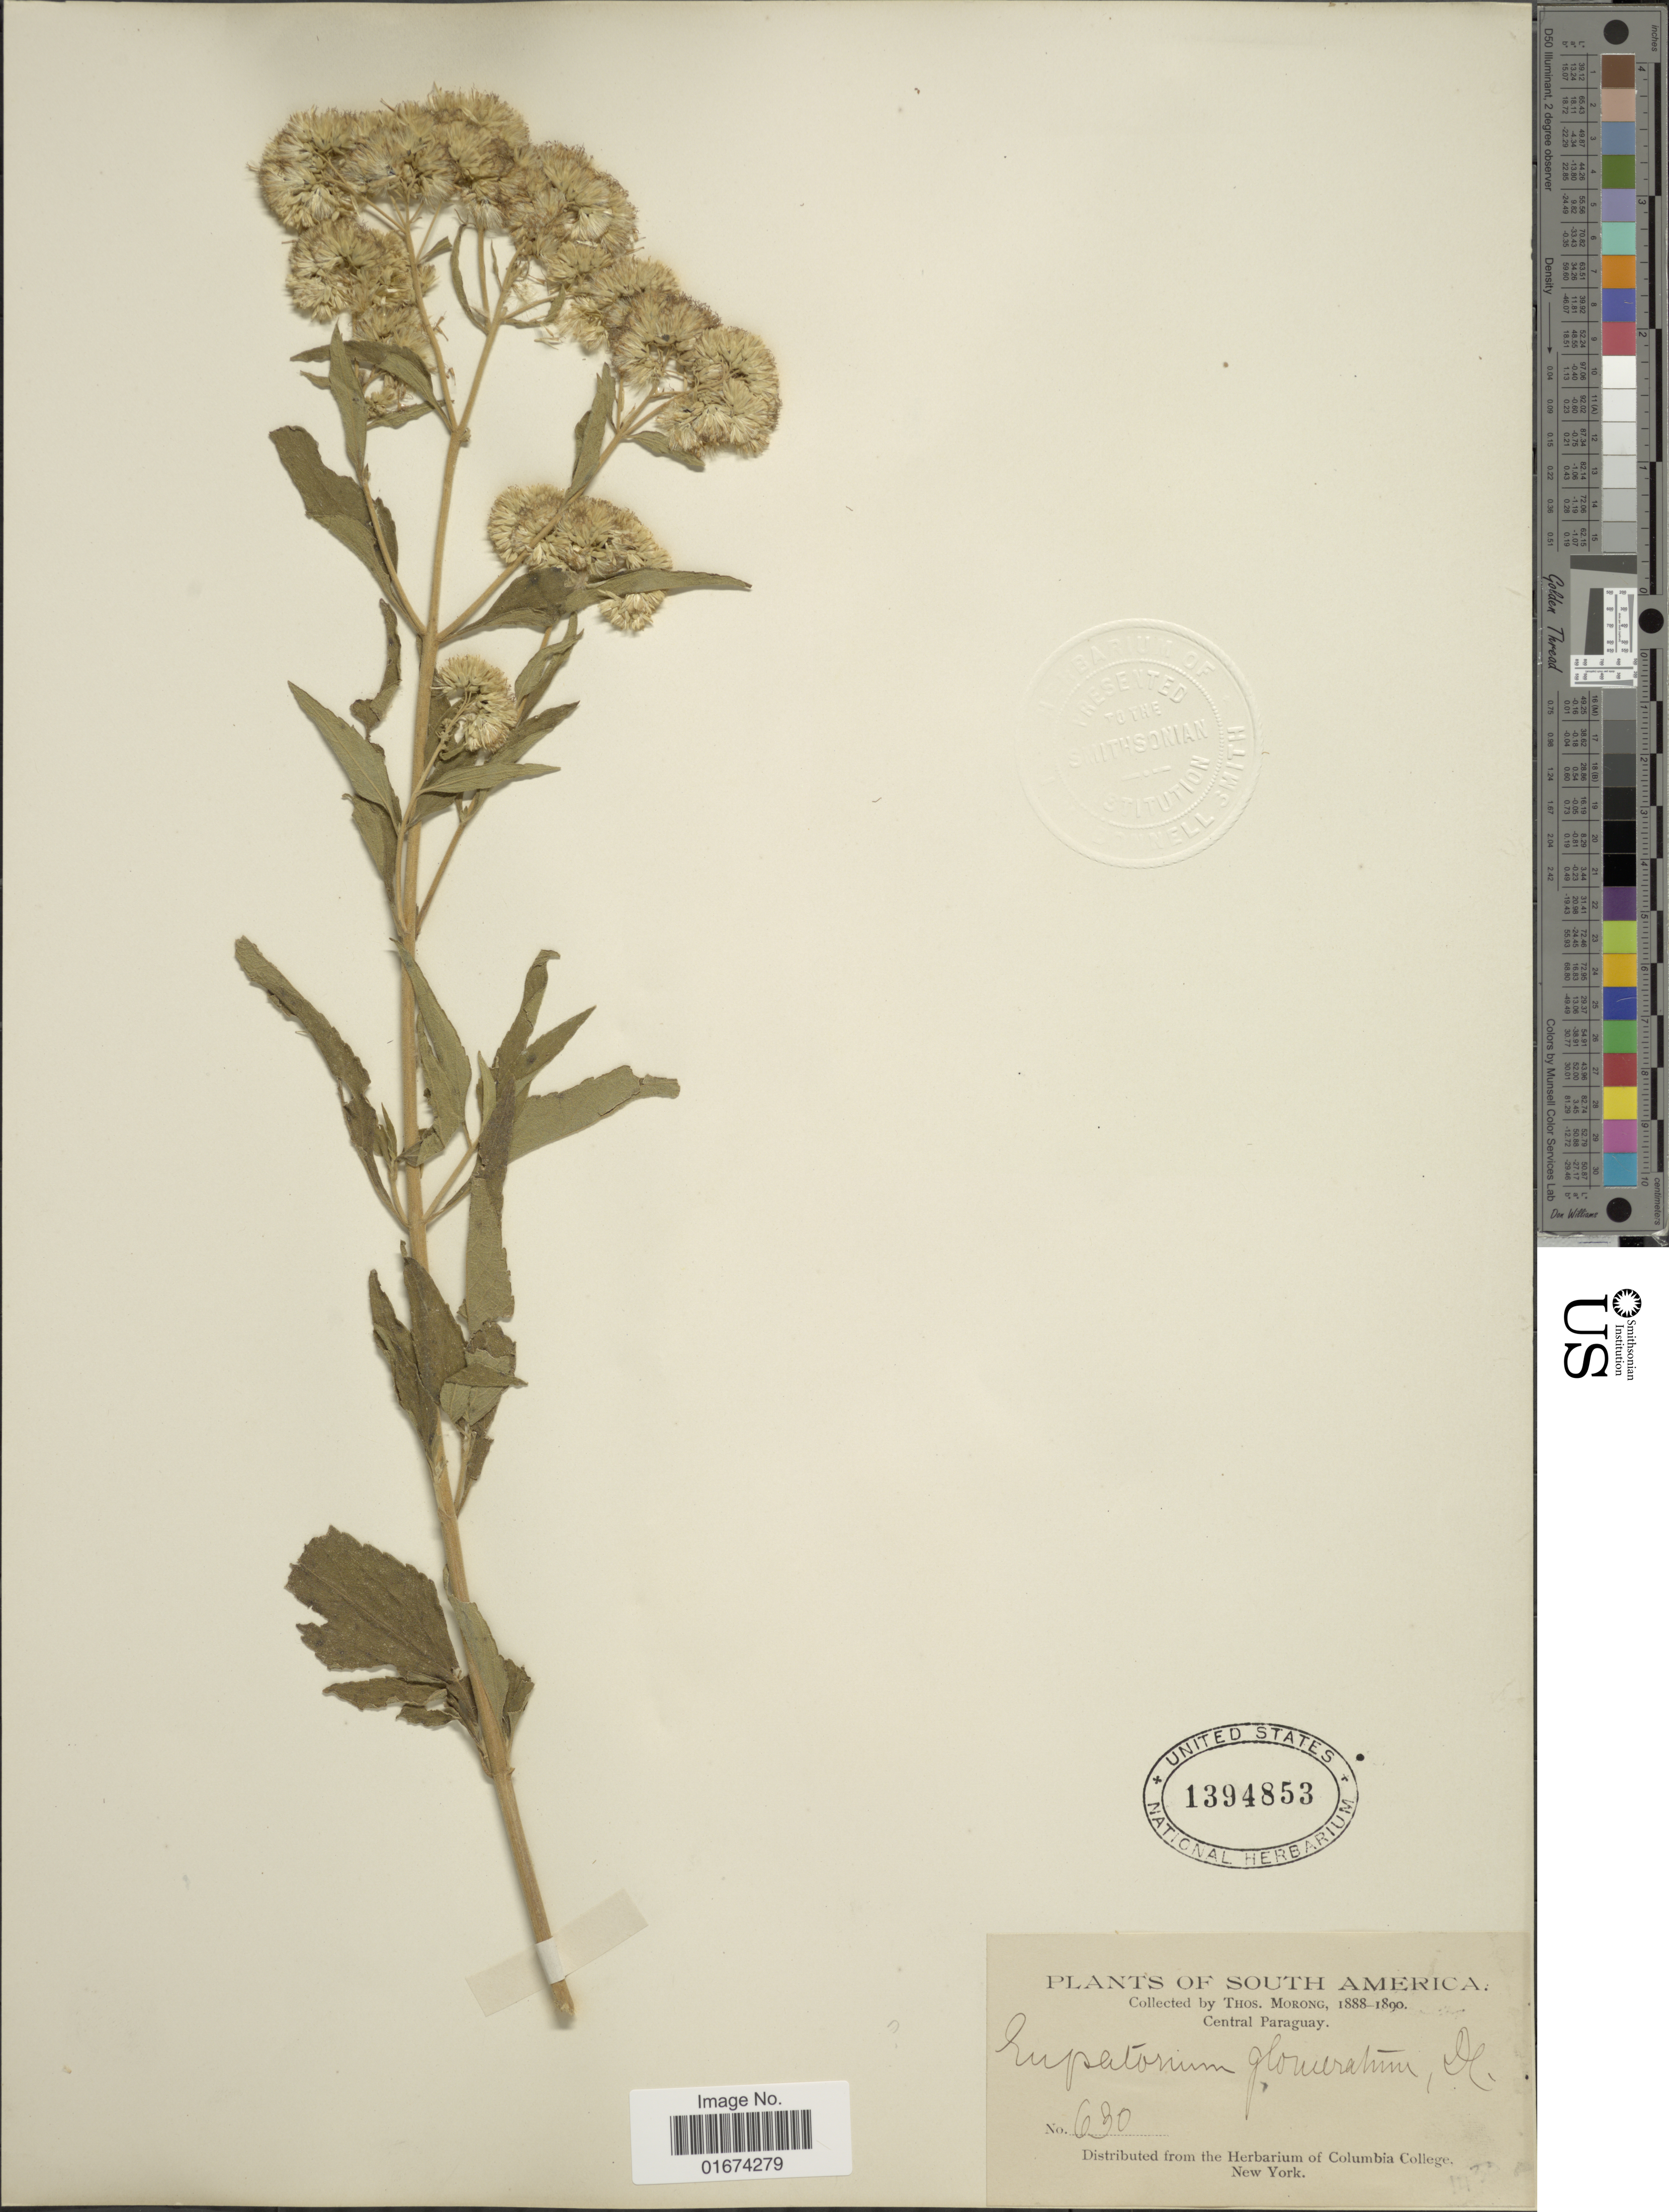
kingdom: Plantae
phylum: Tracheophyta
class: Magnoliopsida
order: Asterales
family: Asteraceae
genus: Austroeupatorium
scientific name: Austroeupatorium glomeratum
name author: DC.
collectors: ex herb. T. Morong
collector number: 630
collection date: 1888/1890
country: Paraguay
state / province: Central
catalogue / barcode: US 1394853